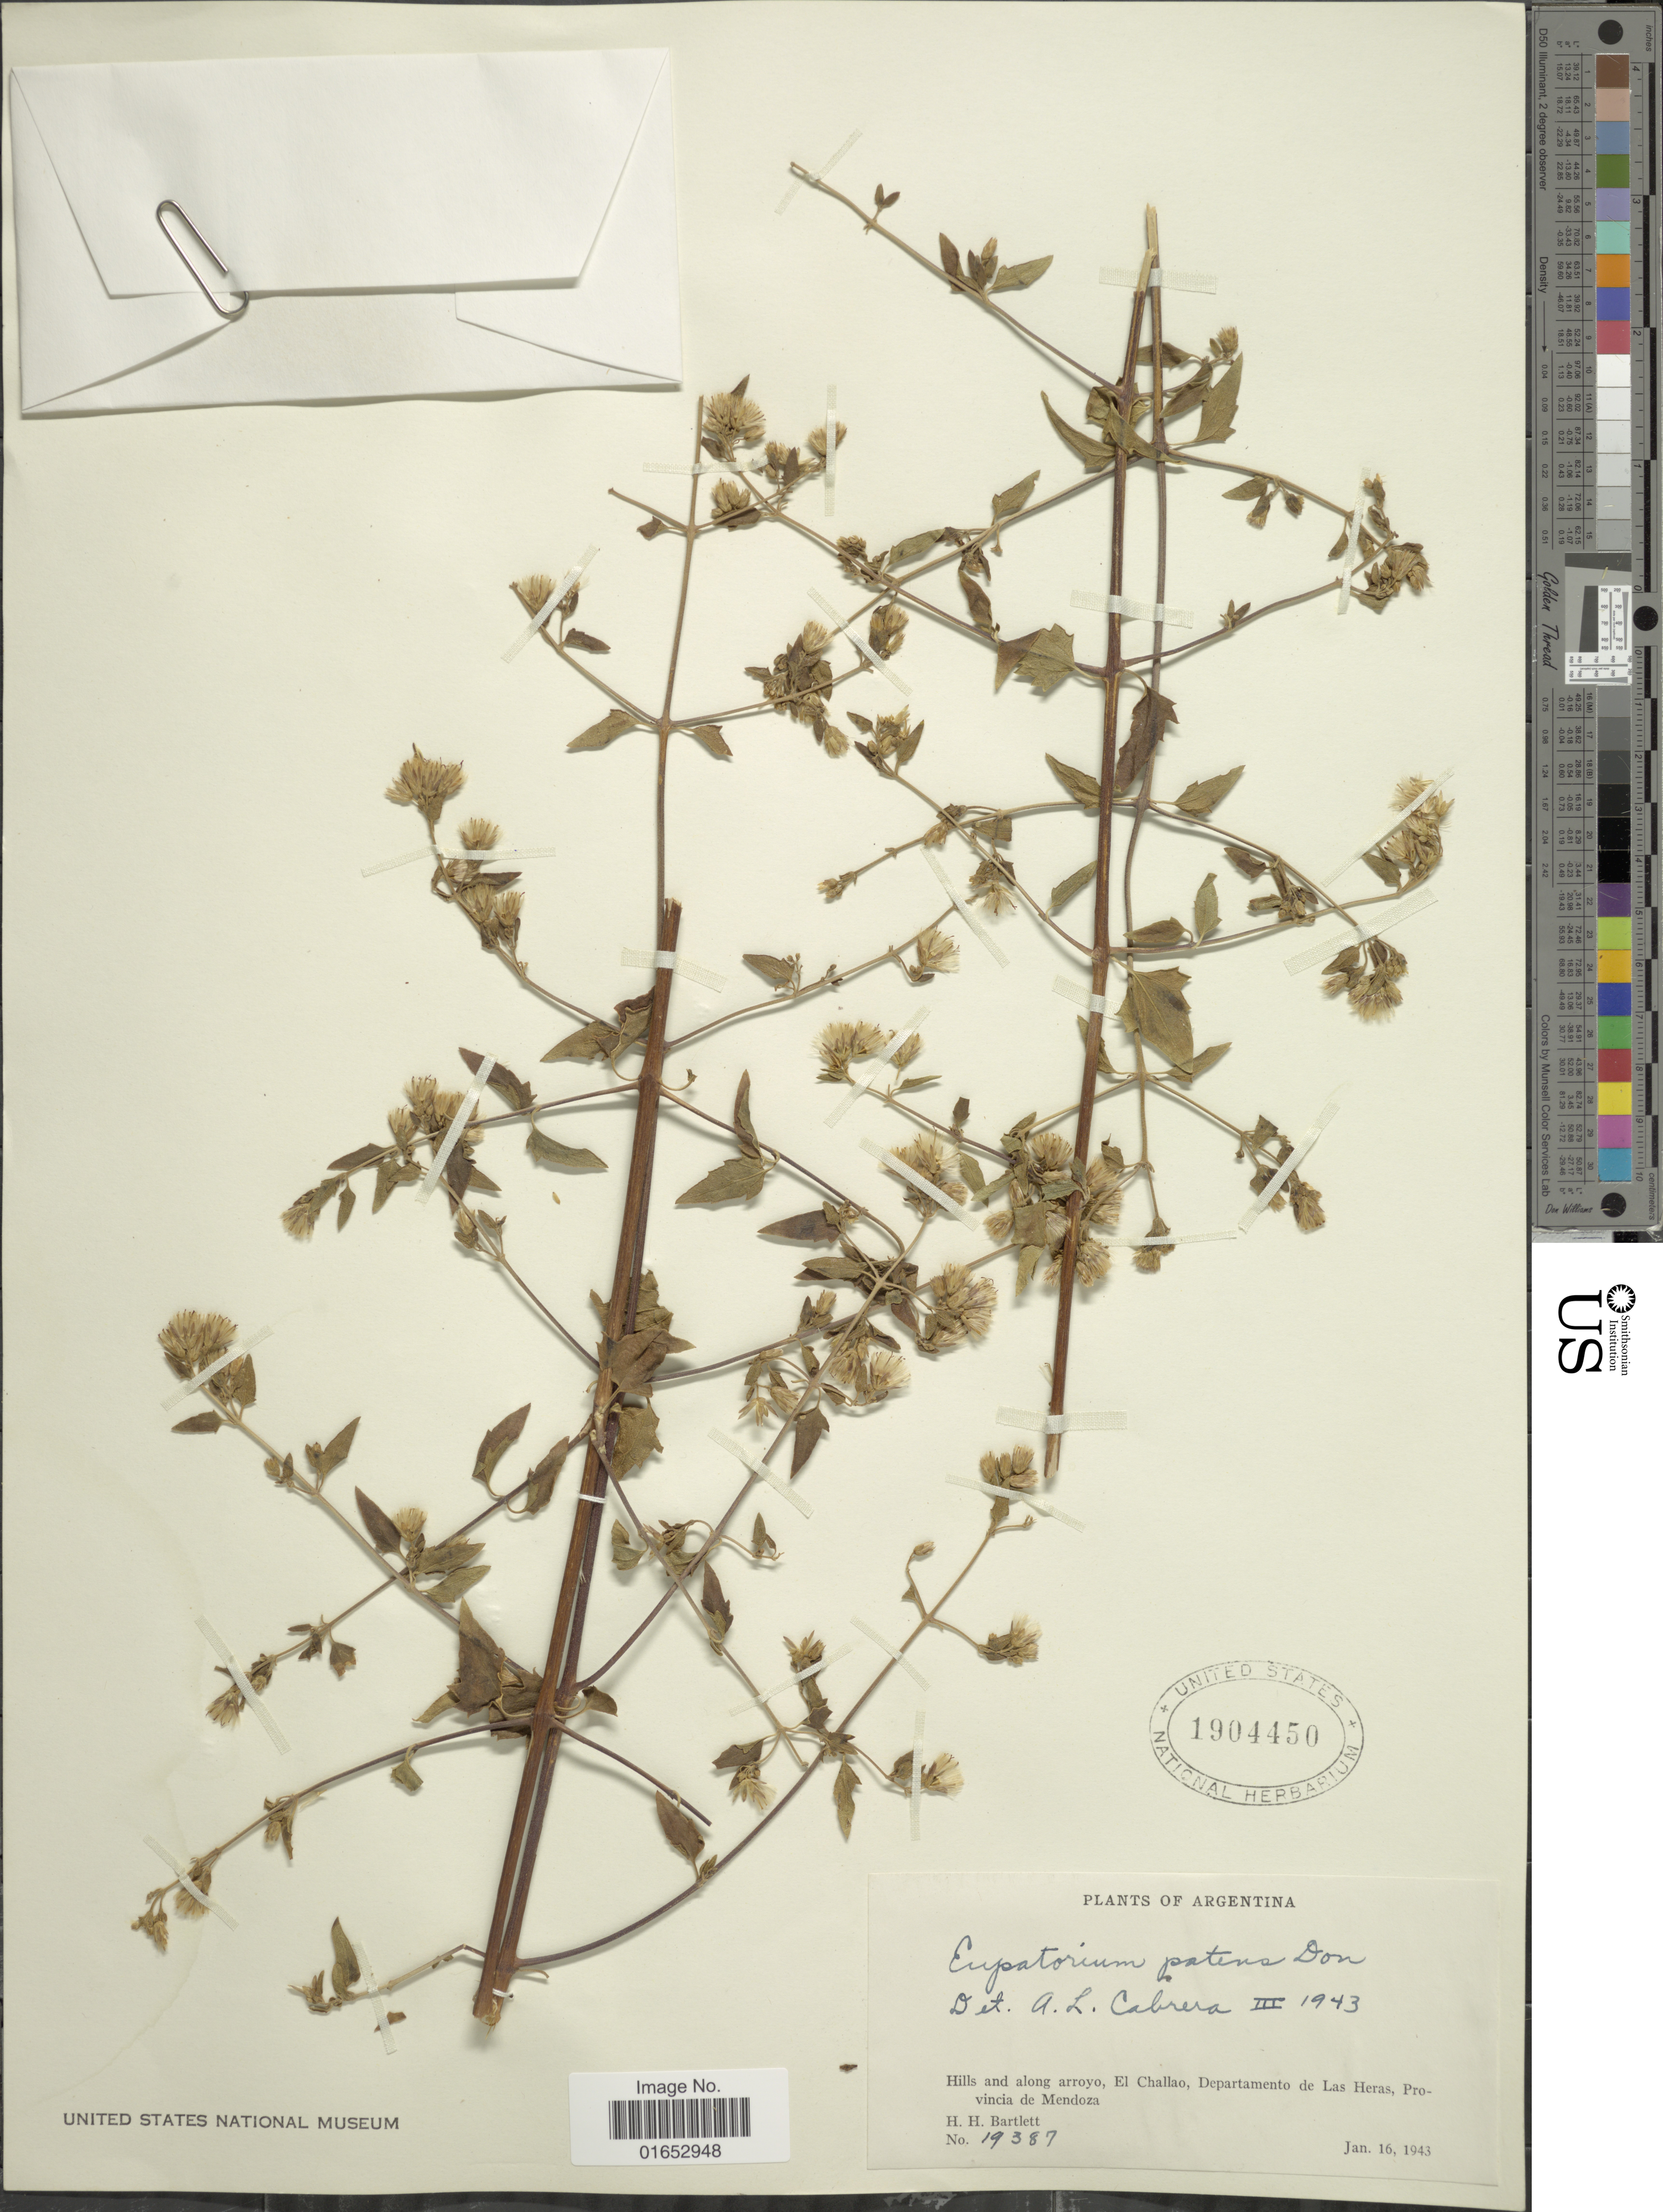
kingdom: Plantae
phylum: Tracheophyta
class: Magnoliopsida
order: Asterales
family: Asteraceae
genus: Austrobrickellia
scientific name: Austrobrickellia patens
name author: (D. Don ex Hook. & Arn.) R.M. King & H. Rob.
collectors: H. H. Bartlett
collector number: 19387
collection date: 1943-01-16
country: Argentina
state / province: Mendoza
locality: Hills and along arroyo, El Challao, Departamento de Las Heras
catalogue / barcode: US 1904450